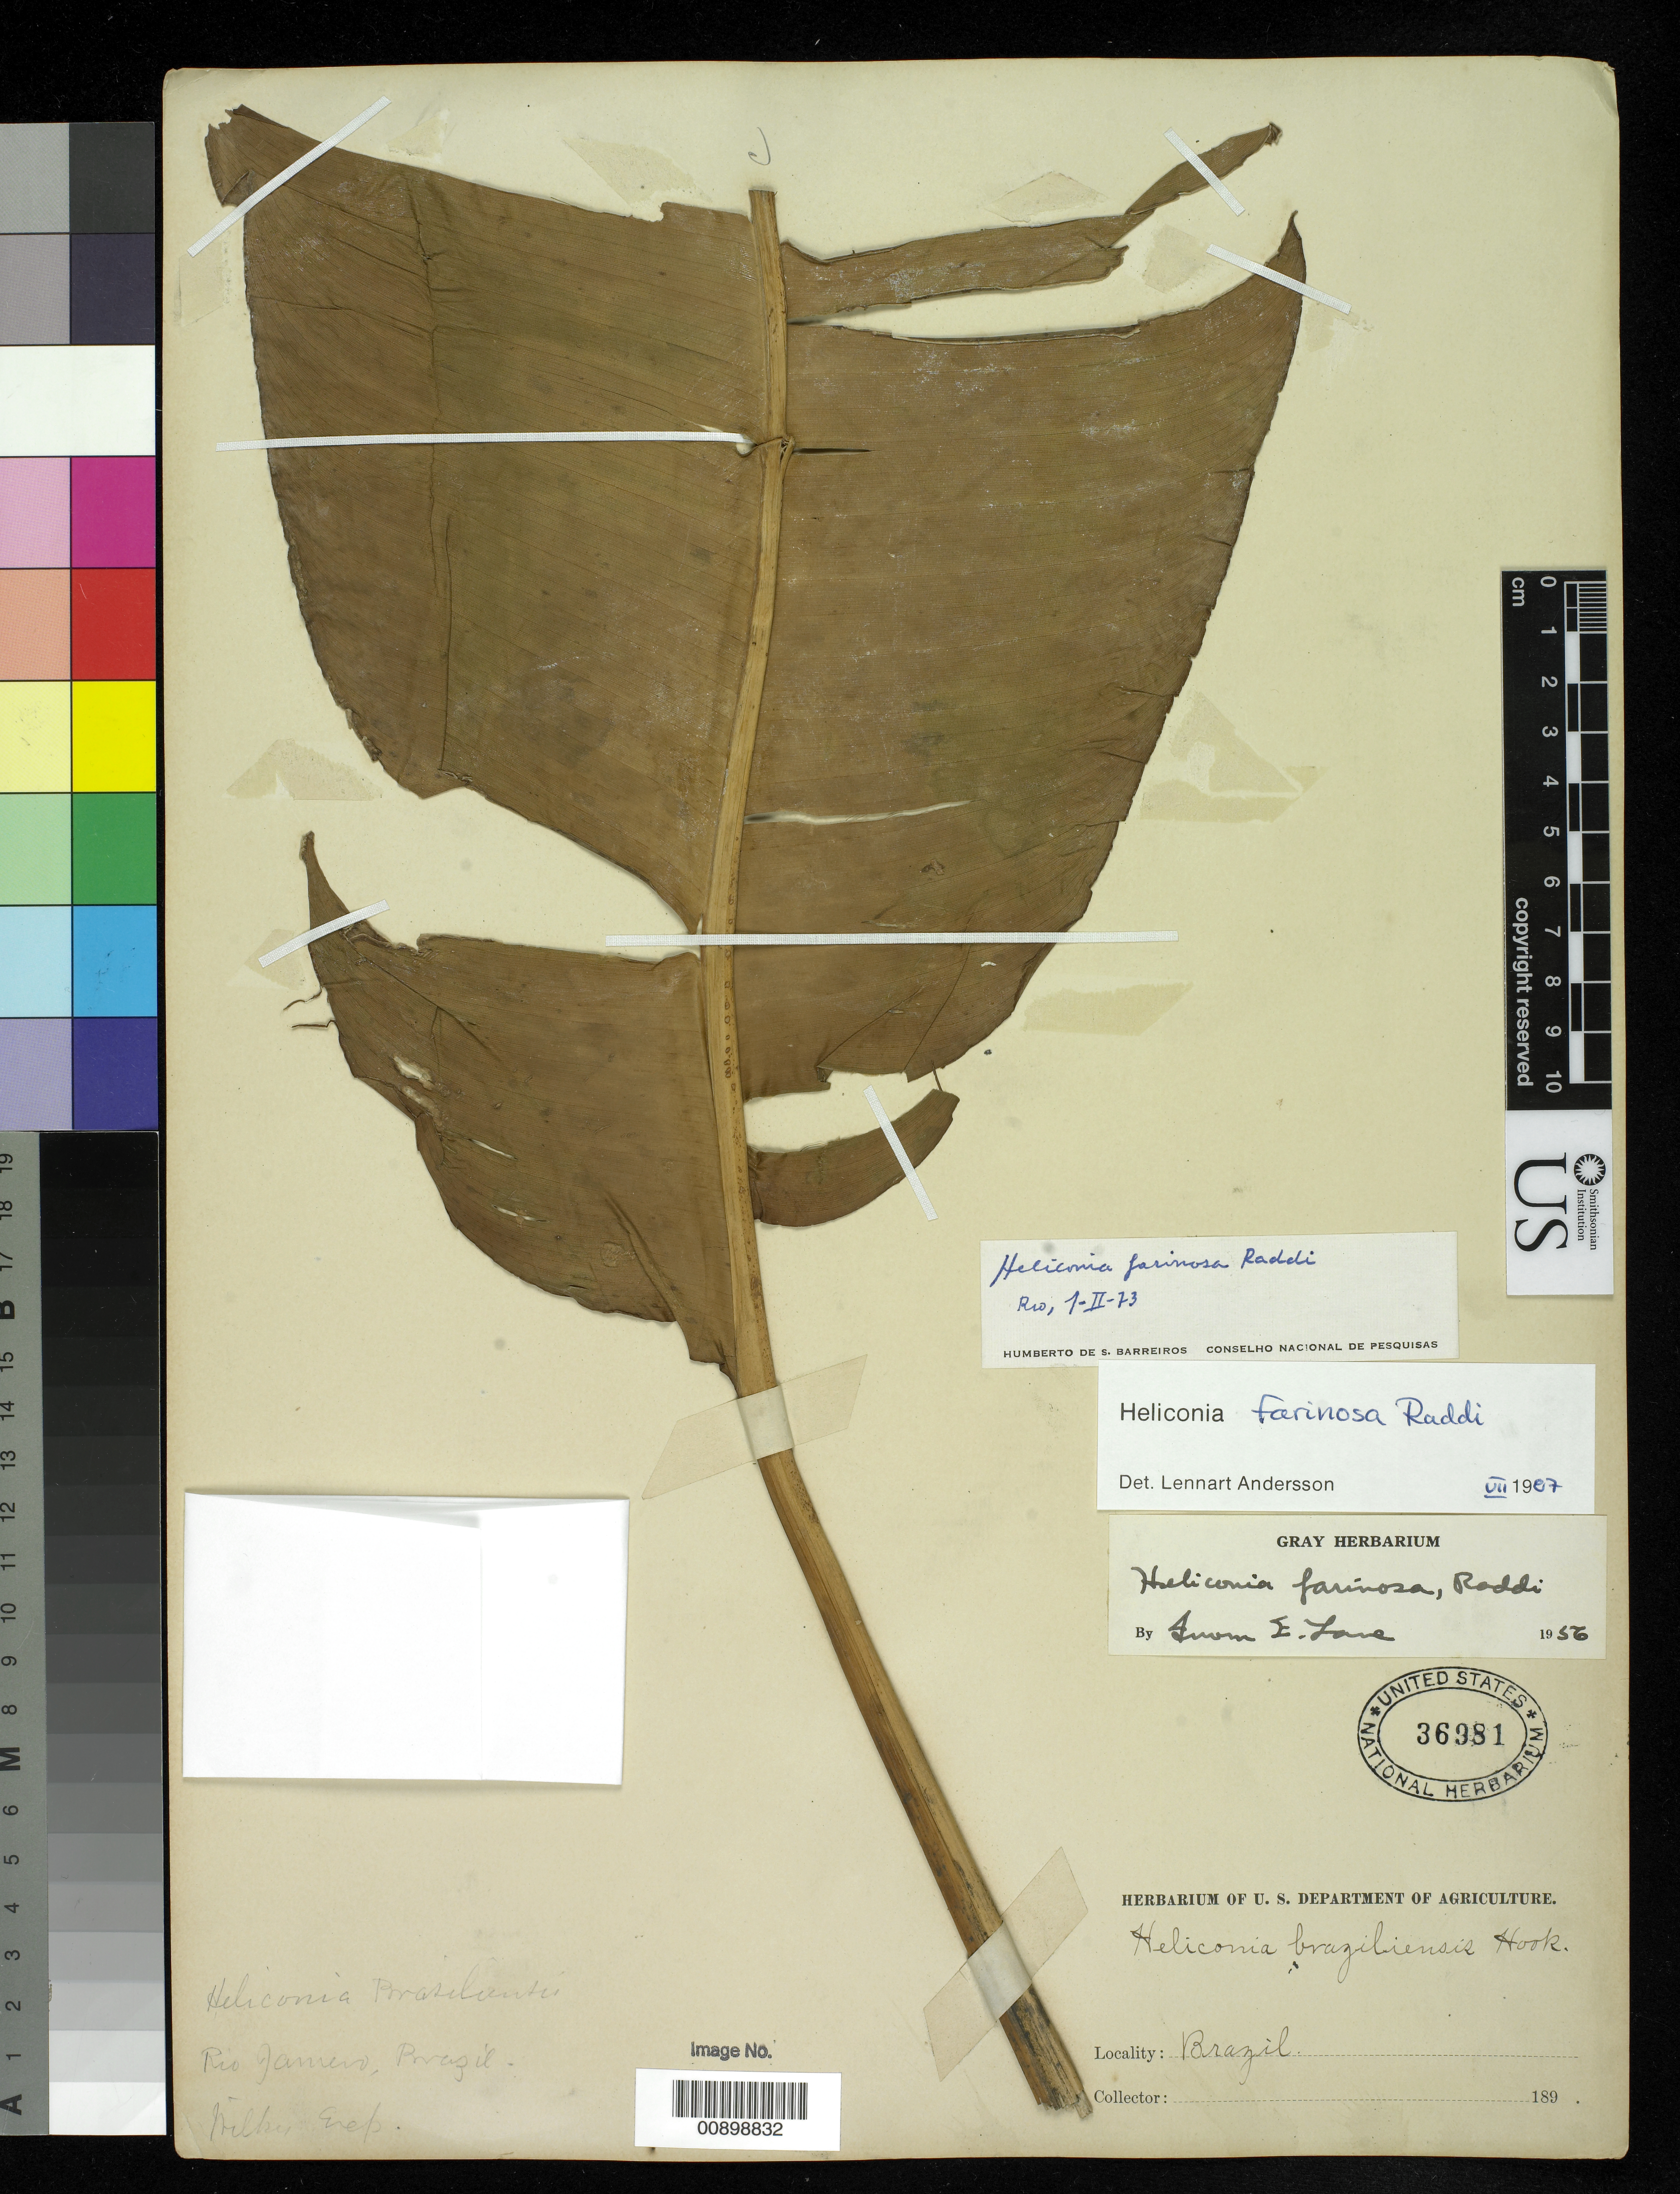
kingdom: Plantae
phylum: Tracheophyta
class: Liliopsida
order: Zingiberales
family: Heliconiaceae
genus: Heliconia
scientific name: Heliconia farinosa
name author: Raddi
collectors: Wilkes Explor. Exped.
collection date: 1838/1842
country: Brazil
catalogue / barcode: US 36981